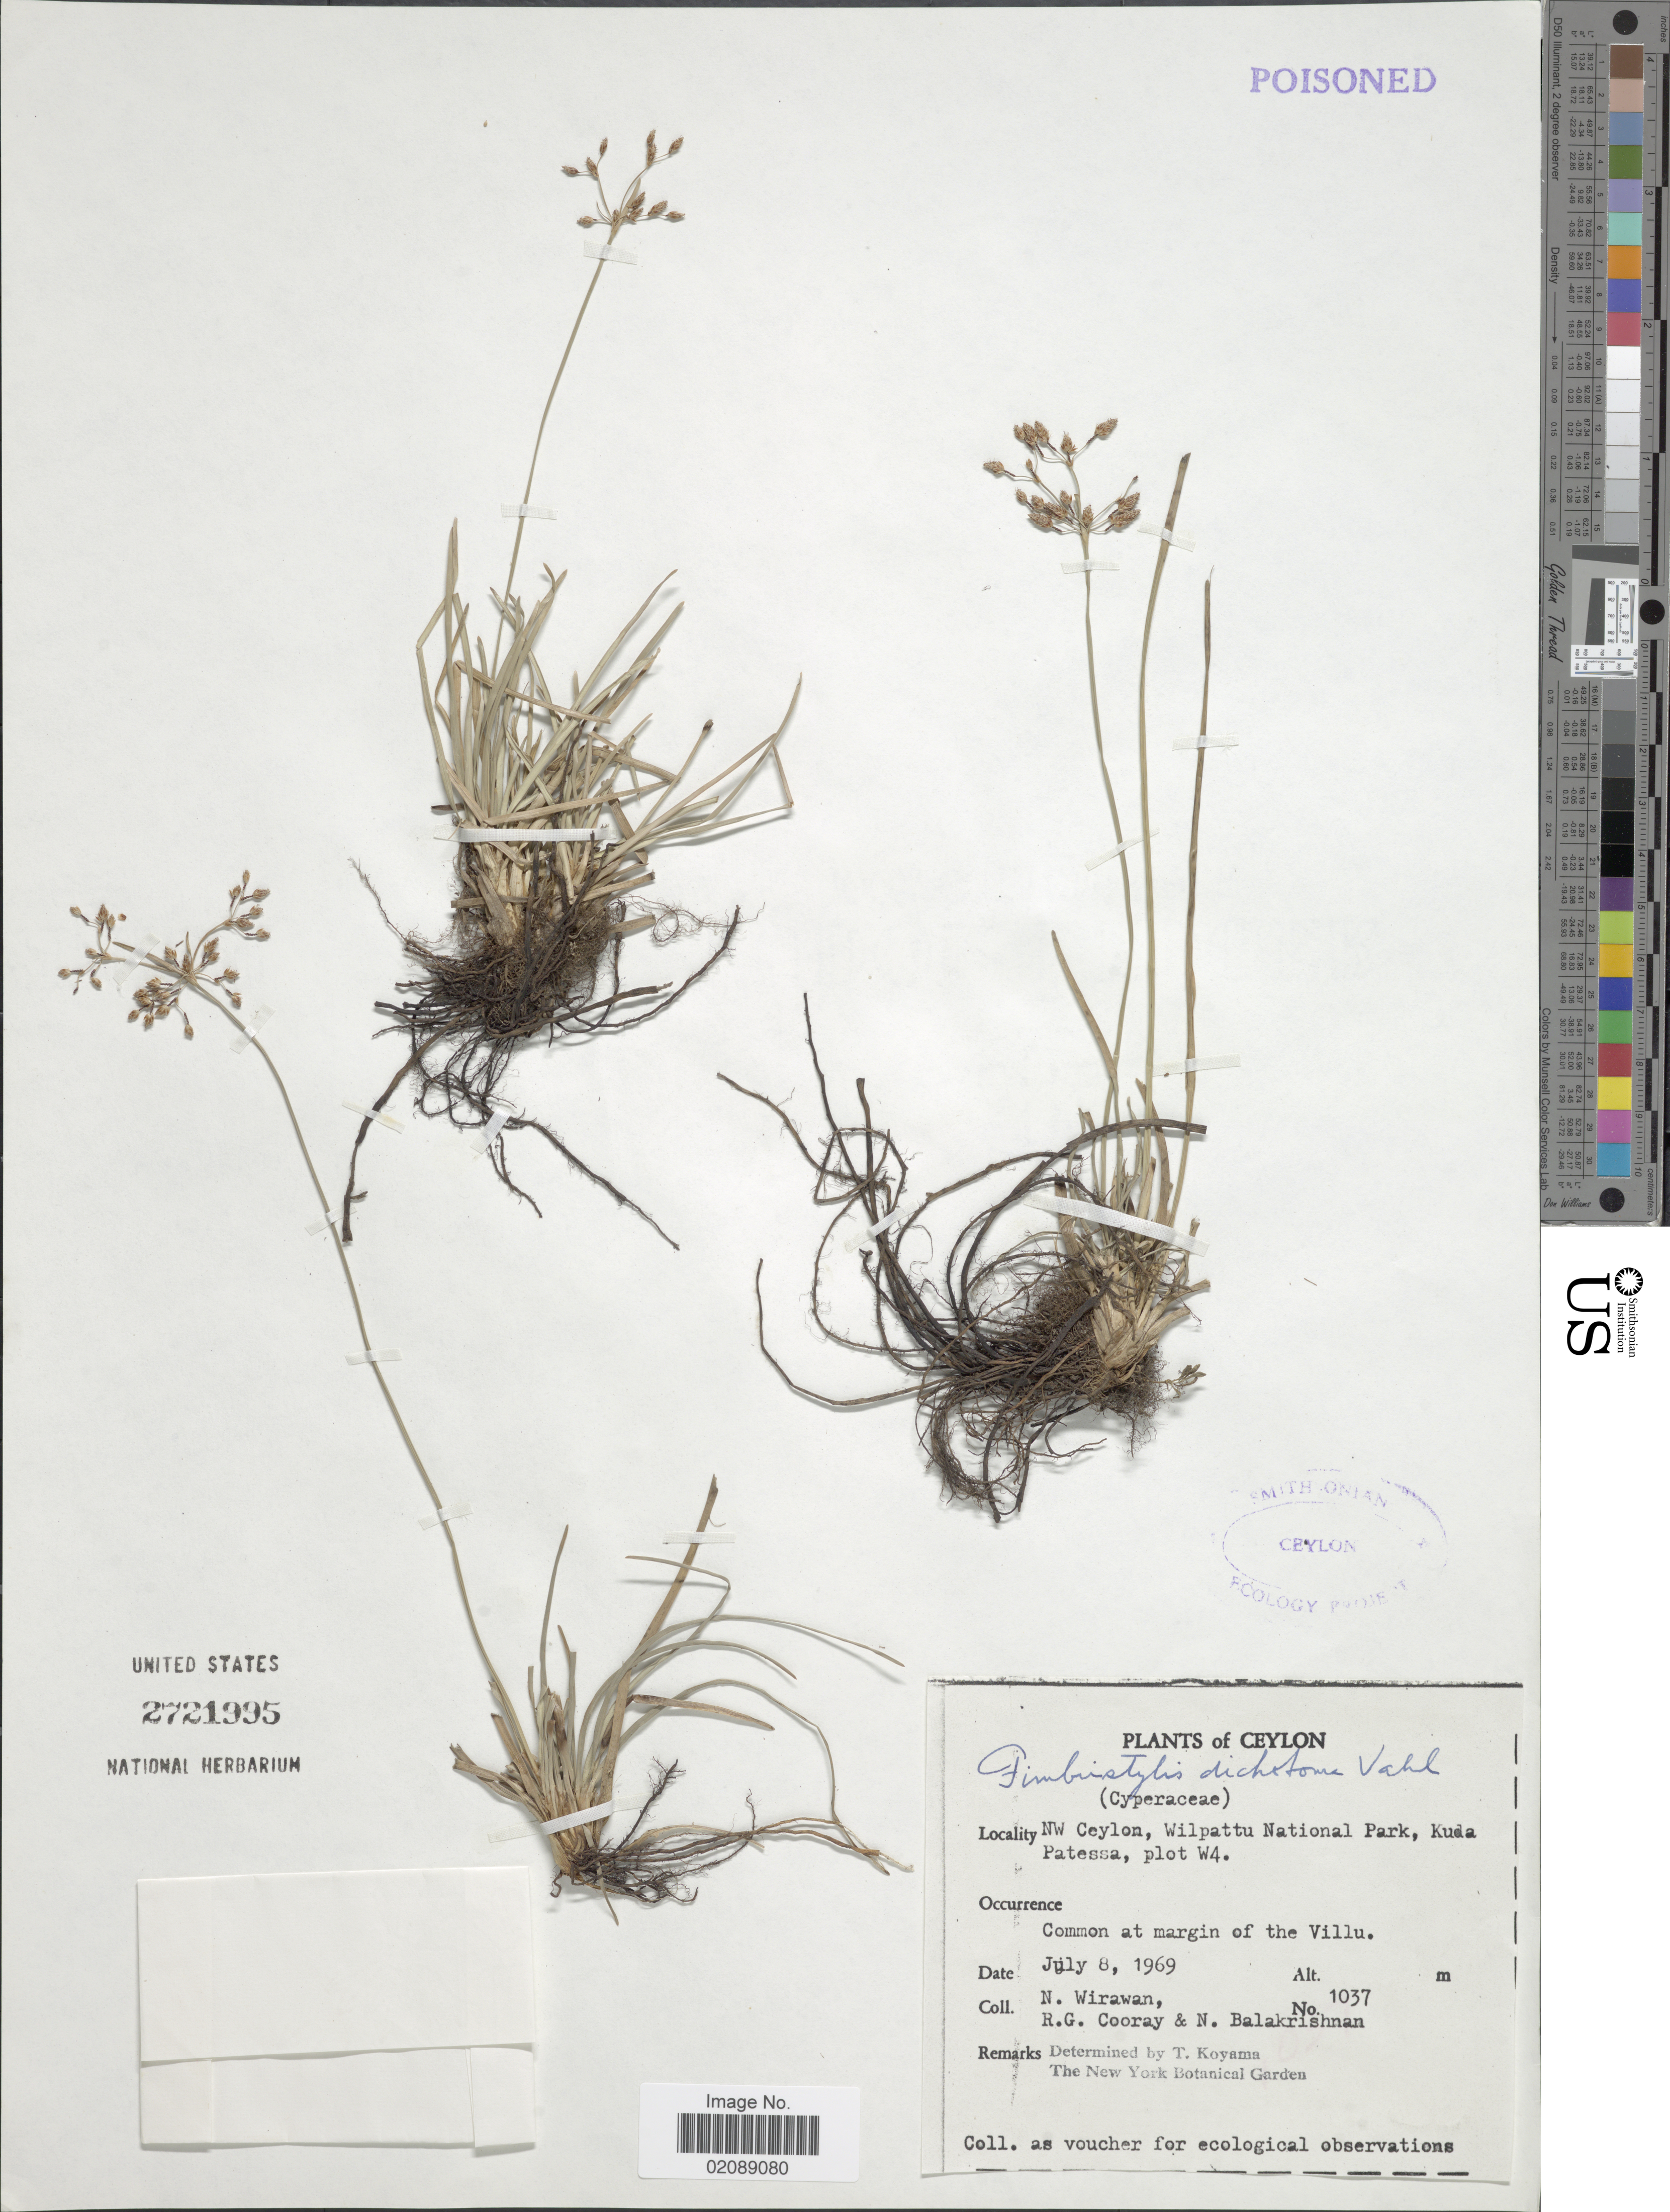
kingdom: Plantae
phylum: Tracheophyta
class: Liliopsida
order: Poales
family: Cyperaceae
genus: Fimbristylis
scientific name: Fimbristylis dichotoma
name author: (L.) Vahl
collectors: N. Wirawan, R. Cooray & N. Balakrishnan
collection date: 1969-07-08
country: Sri Lanka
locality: Ceylon, NW Ceylon, Wilpattu National Park, Kuda Patessa, plot W4, Common at margin of the Villu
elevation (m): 1037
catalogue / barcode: US 2721995